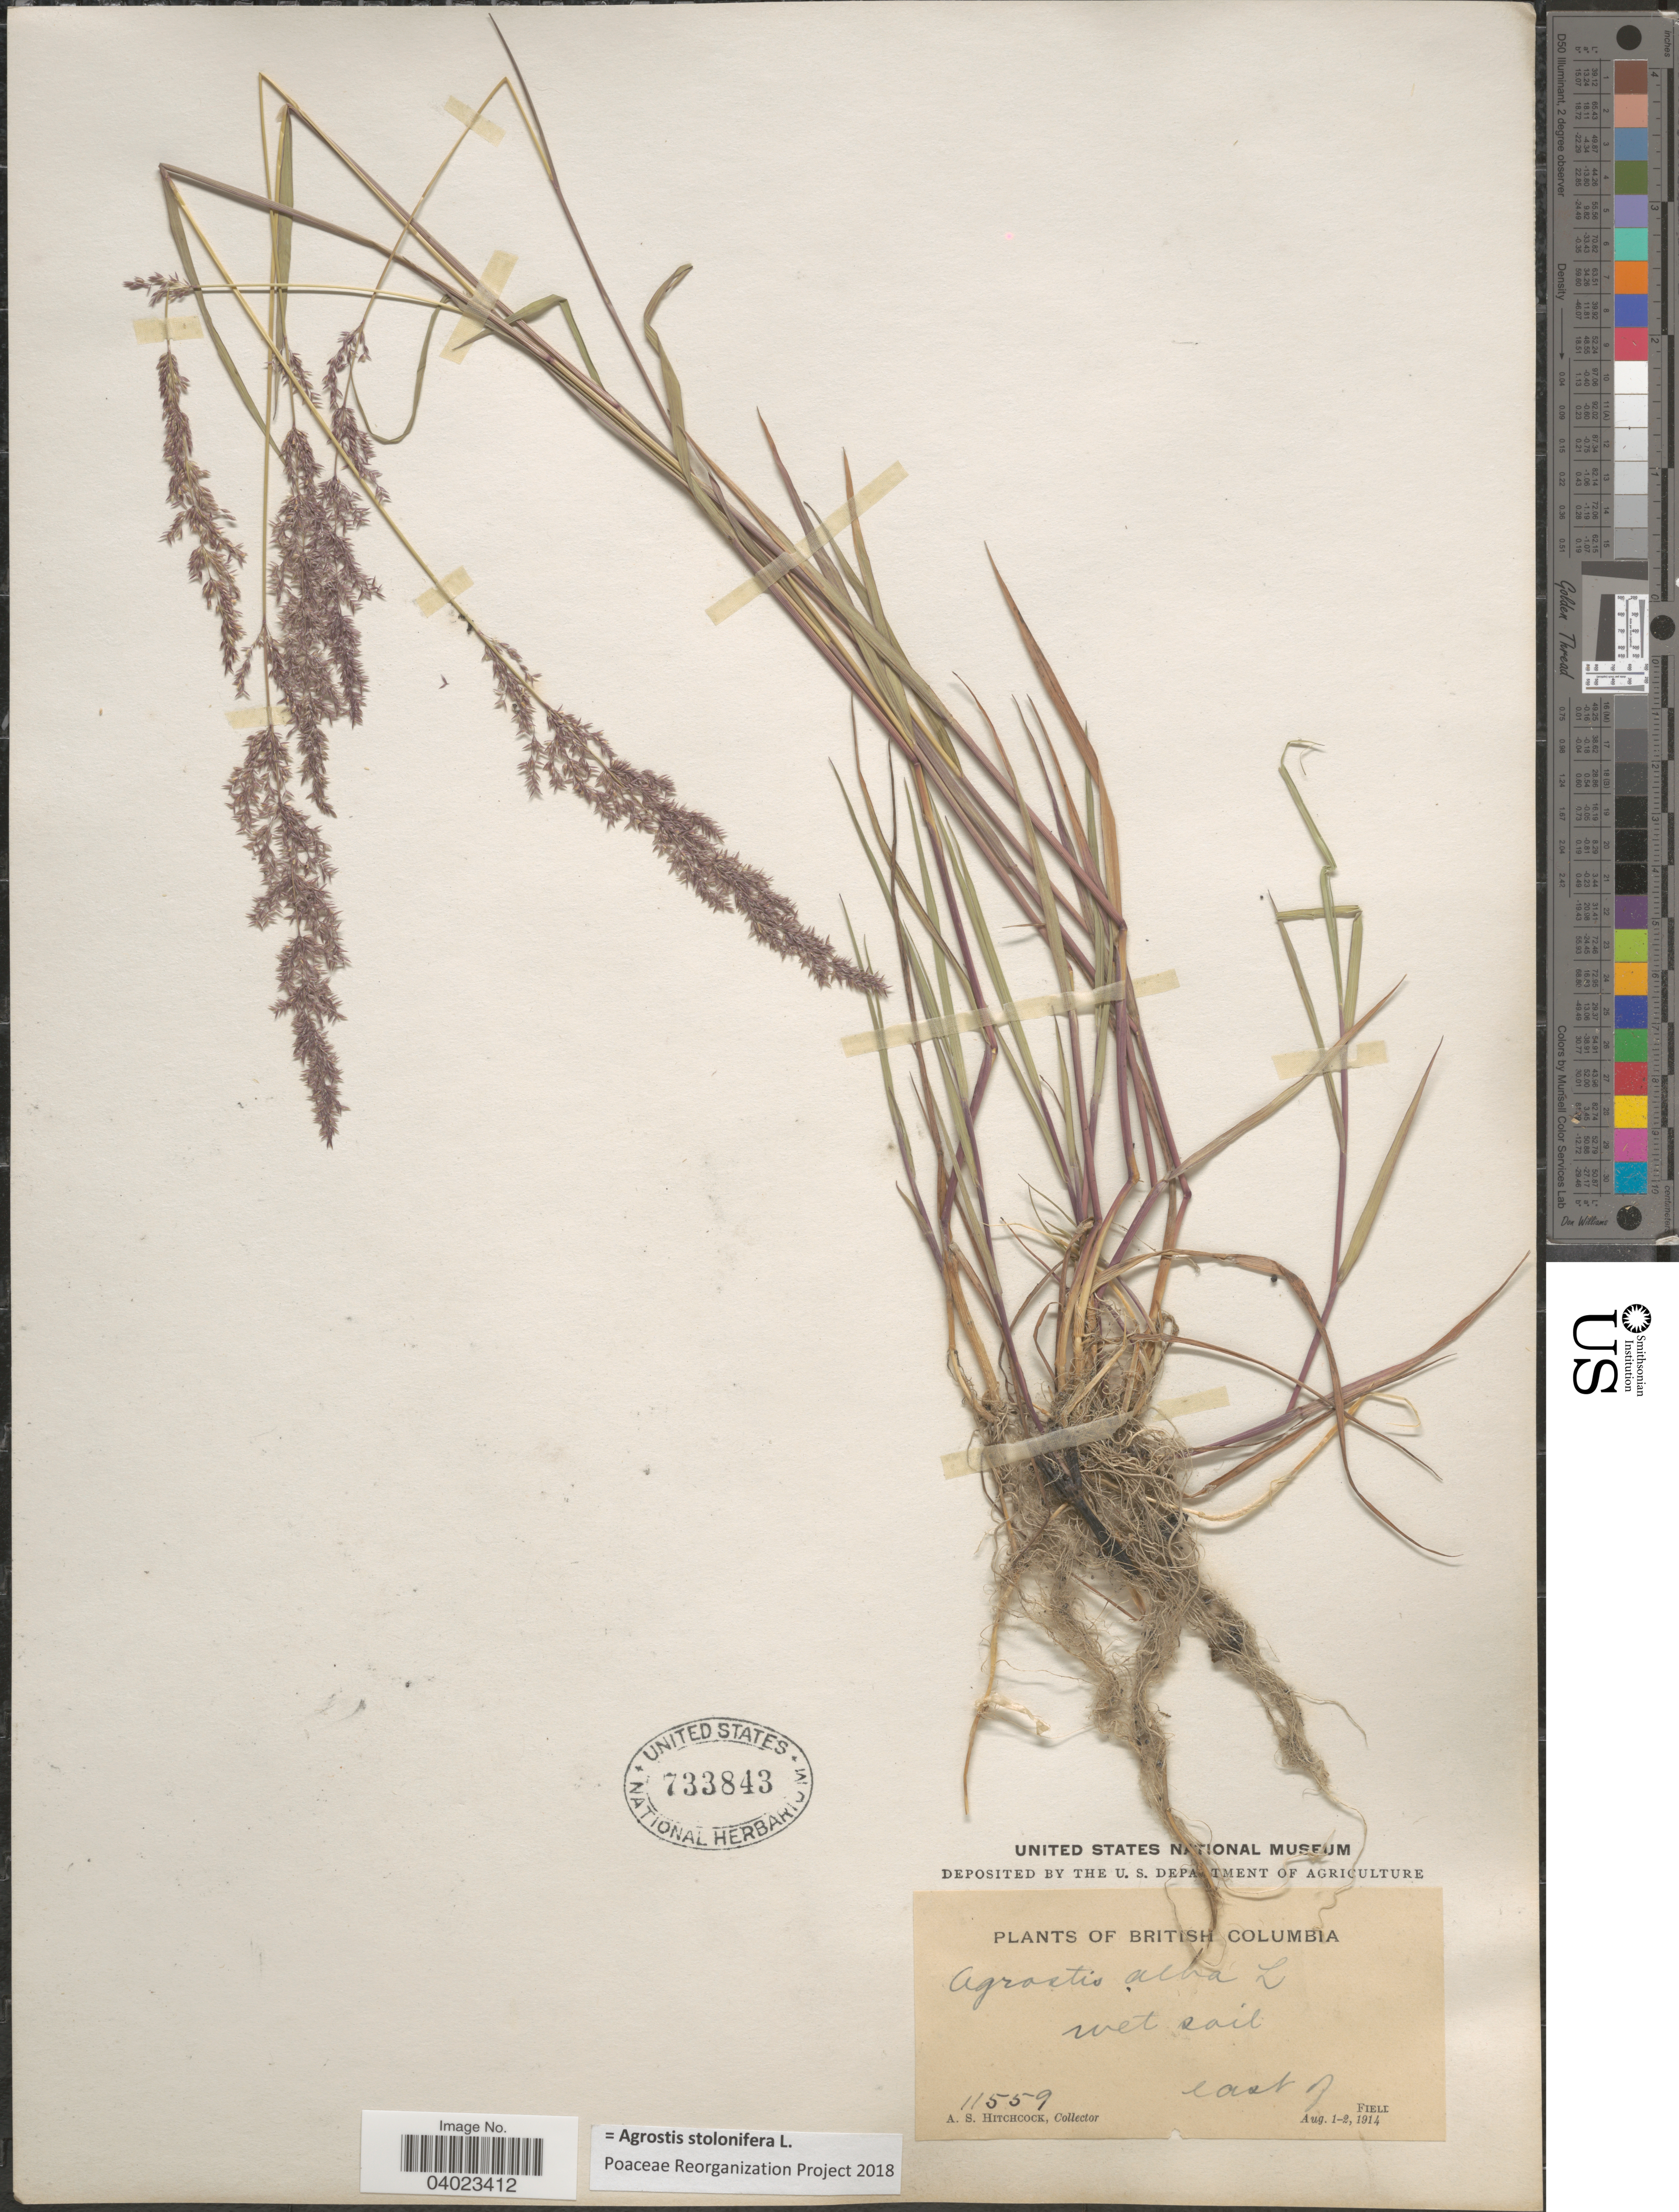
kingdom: Plantae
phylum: Tracheophyta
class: Liliopsida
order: Poales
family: Poaceae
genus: Agrostis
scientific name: Agrostis stolonifera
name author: L.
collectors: A. S. Hitchcock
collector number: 11559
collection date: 1914-08-01/1914-08-02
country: Canada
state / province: British Columbia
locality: East of Field.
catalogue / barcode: US 733843